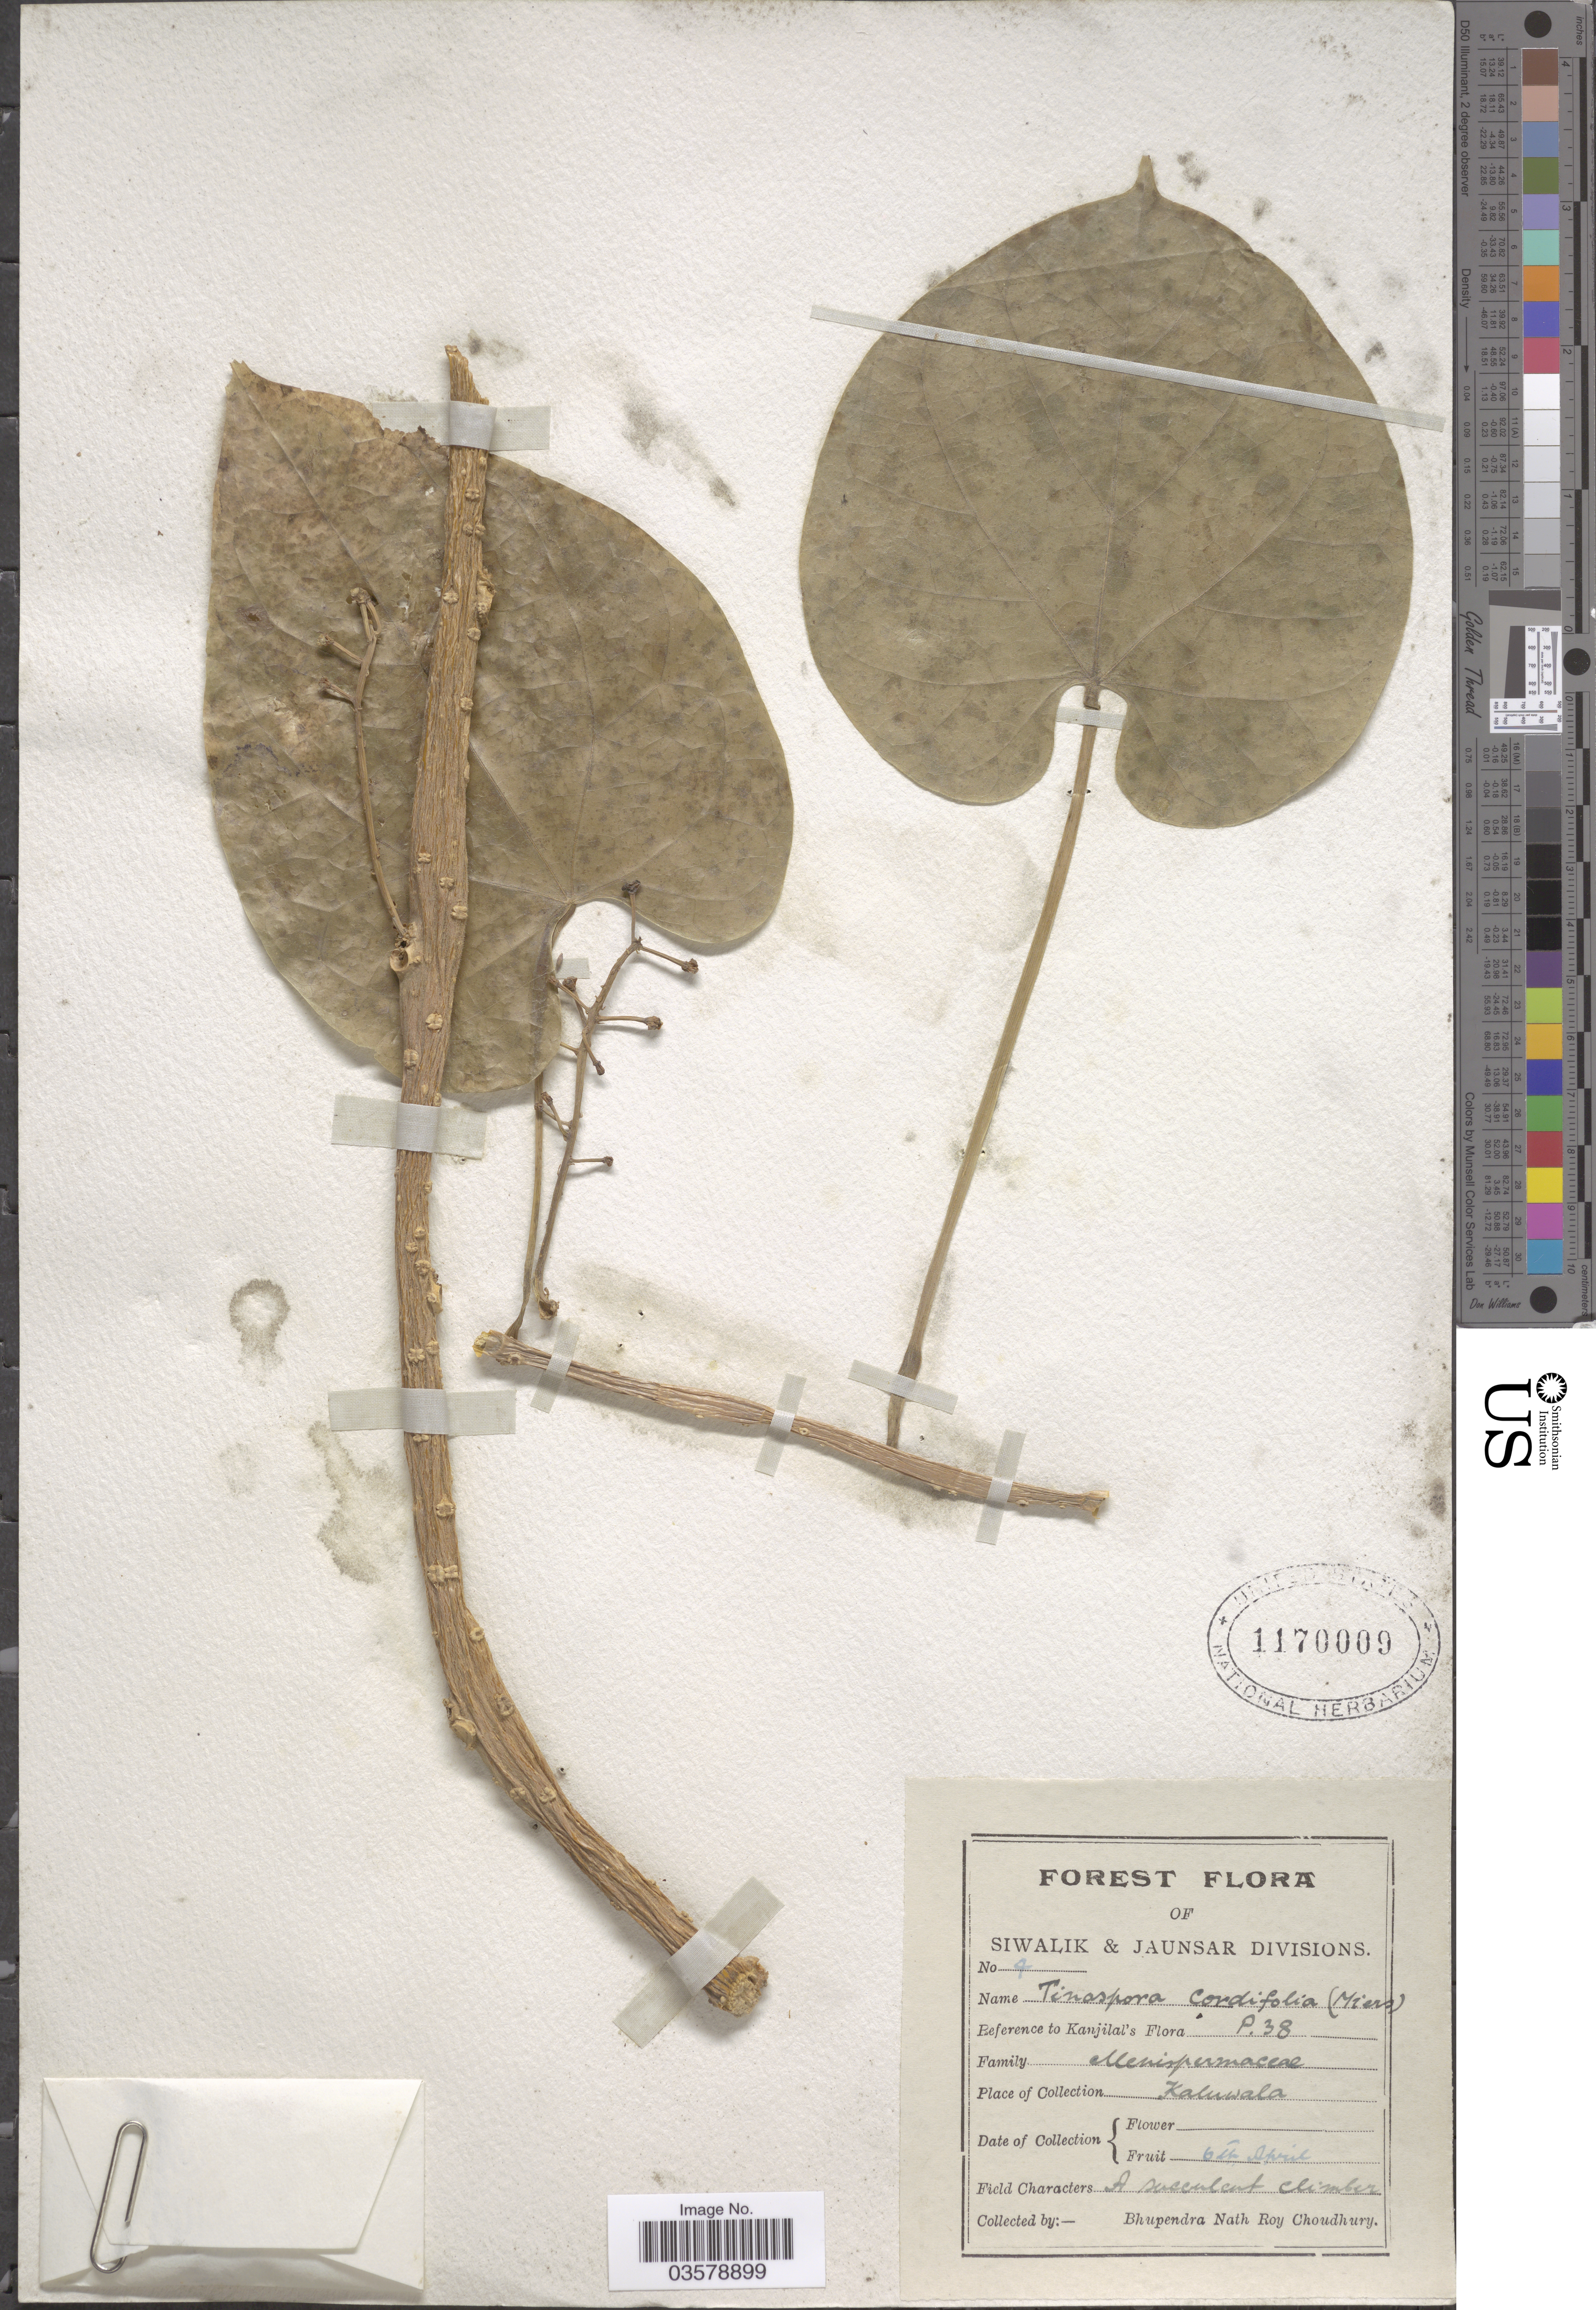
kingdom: Plantae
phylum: Tracheophyta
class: Magnoliopsida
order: Ranunculales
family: Menispermaceae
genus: Tinospora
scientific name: Tinospora cordifolia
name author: Miers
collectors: B. Choudhury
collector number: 4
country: India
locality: Siwalik & Jaunsar Divisions. Kaluwala.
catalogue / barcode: US 1170009